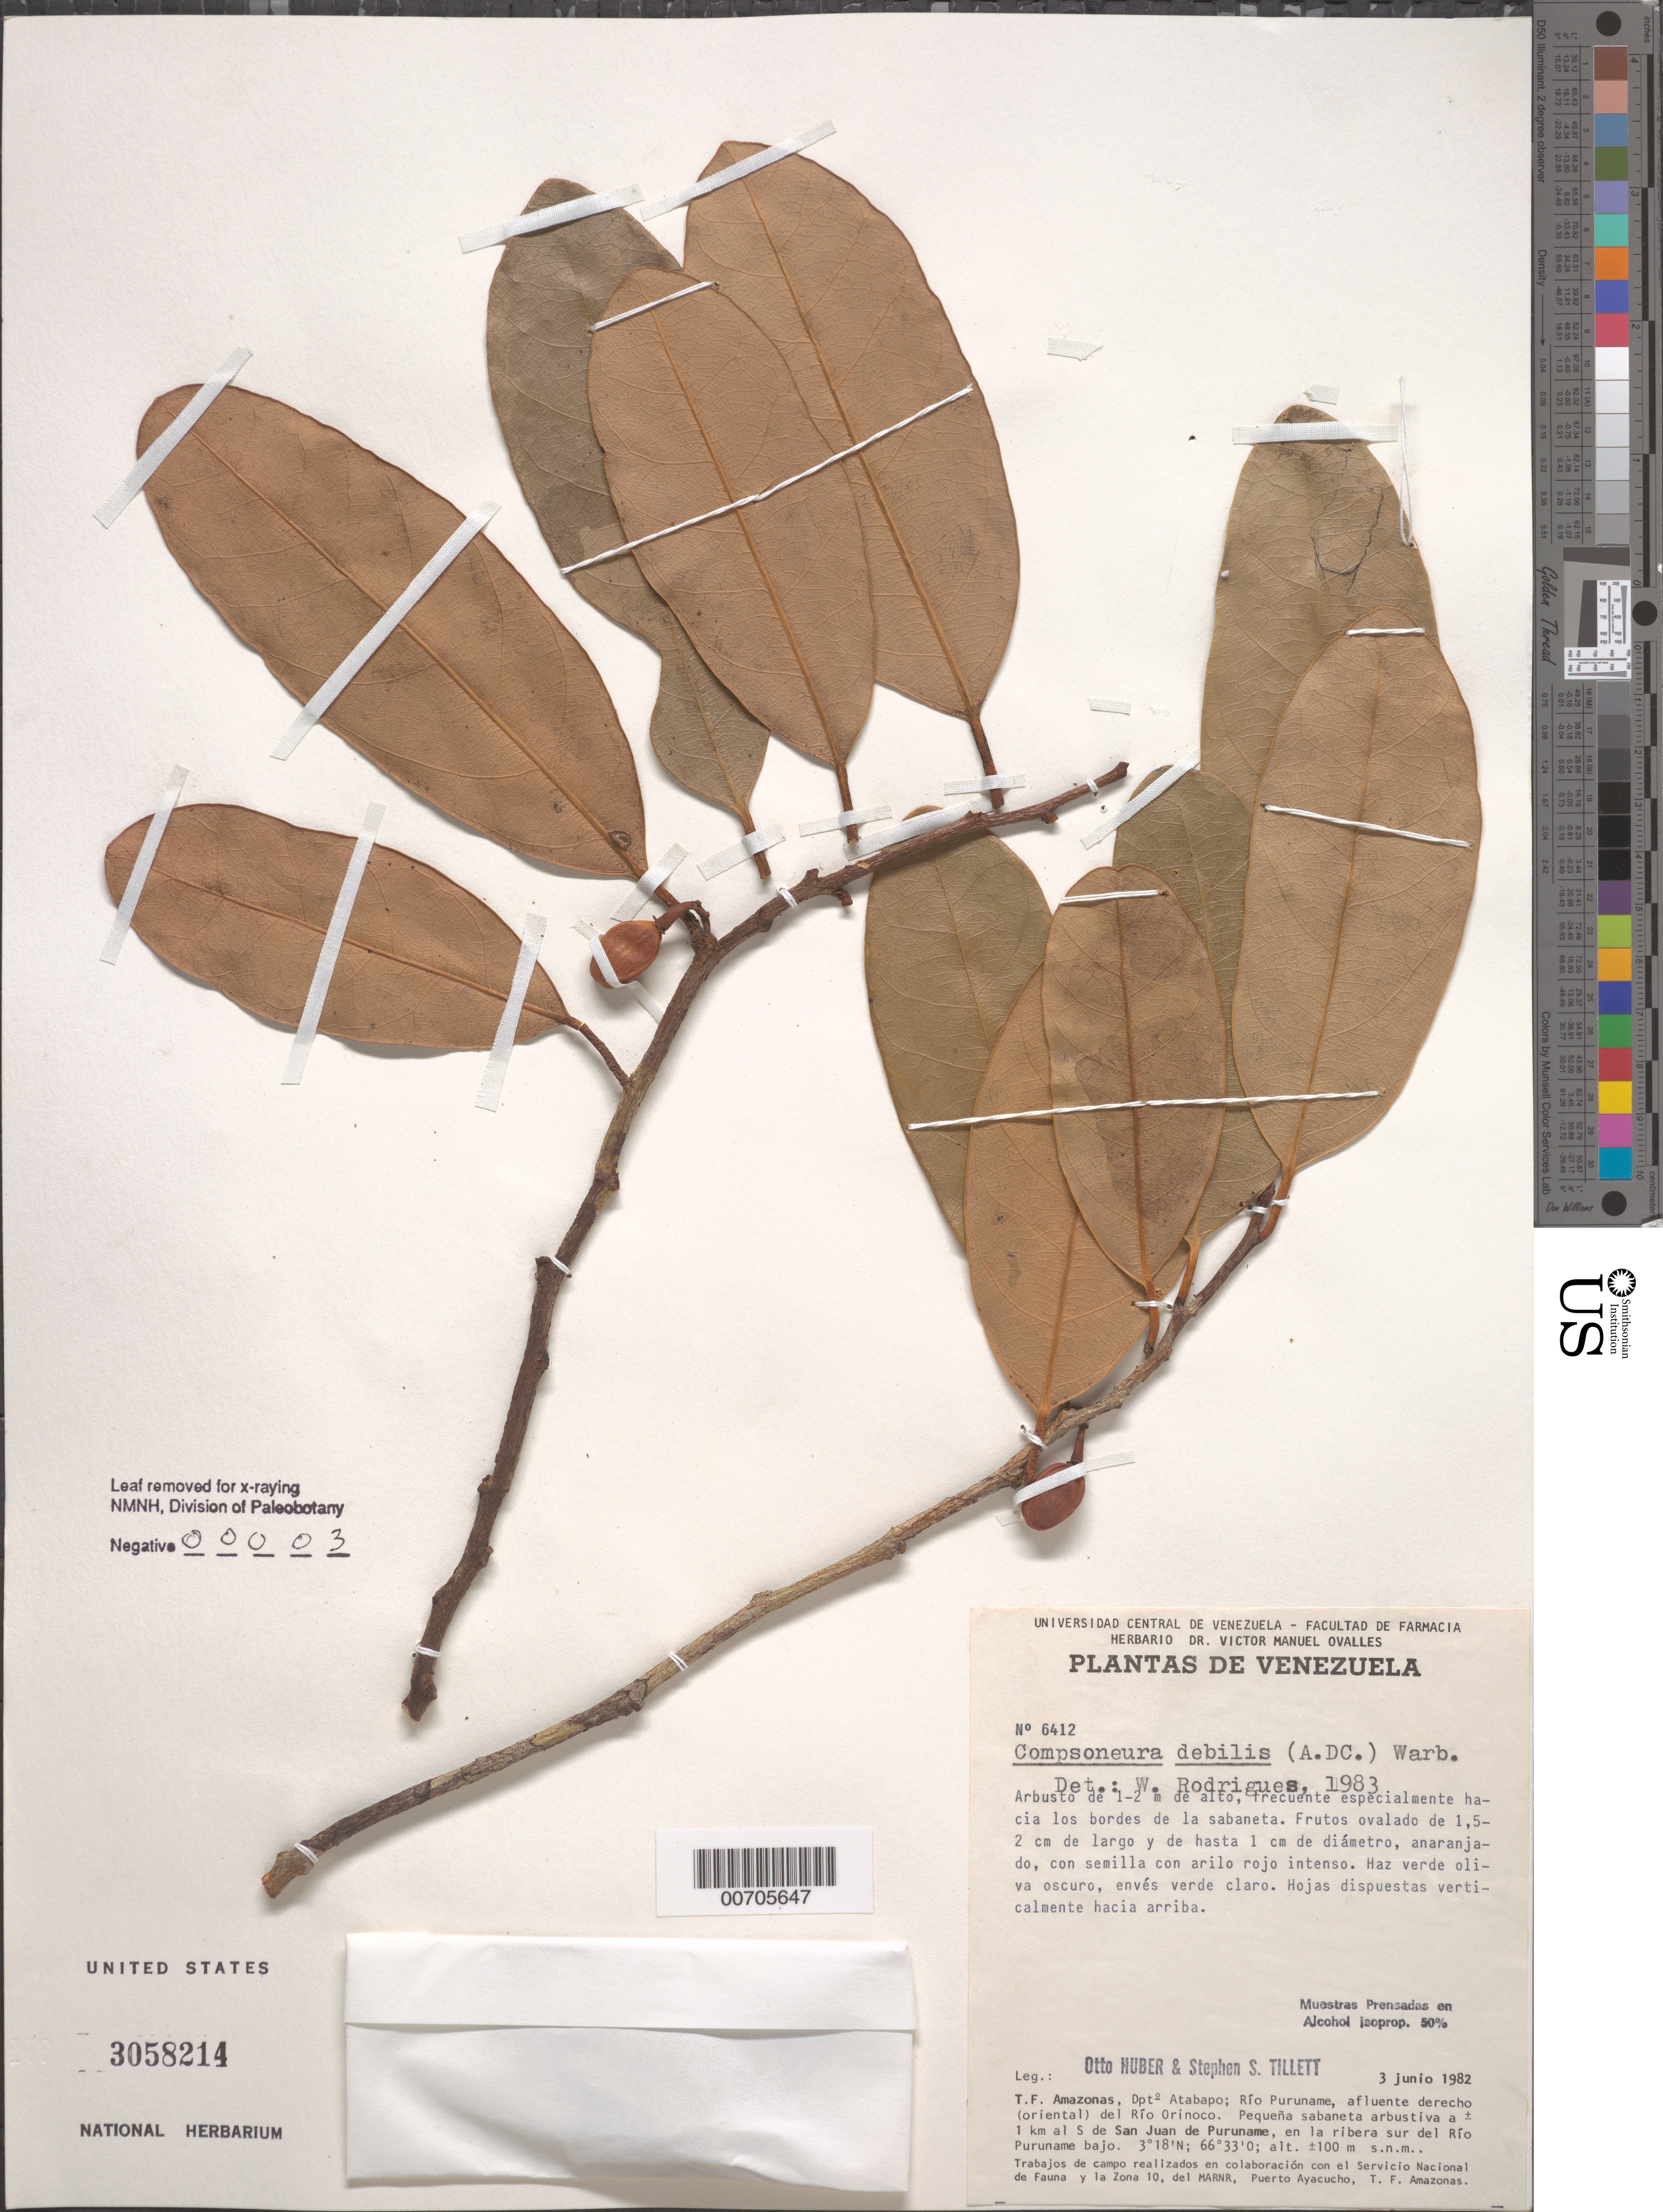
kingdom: Plantae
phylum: Tracheophyta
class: Magnoliopsida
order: Magnoliales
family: Myristicaceae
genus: Compsoneura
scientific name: Compsoneura debilis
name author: (Spruce ex A. DC.) Warb.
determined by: Rodrigues, W. A.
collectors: O. Huber & S. S. Tillett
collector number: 6412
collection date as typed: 29-May-82 to 5-Jun-82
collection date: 1982-05-29/1982-06-05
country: Venezuela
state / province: Amazonas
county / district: Atabapo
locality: Río Puruname, 1 km S de San Juan de Puruname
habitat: Hacia los bordes de la sabaneta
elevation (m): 100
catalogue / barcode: US 3058214